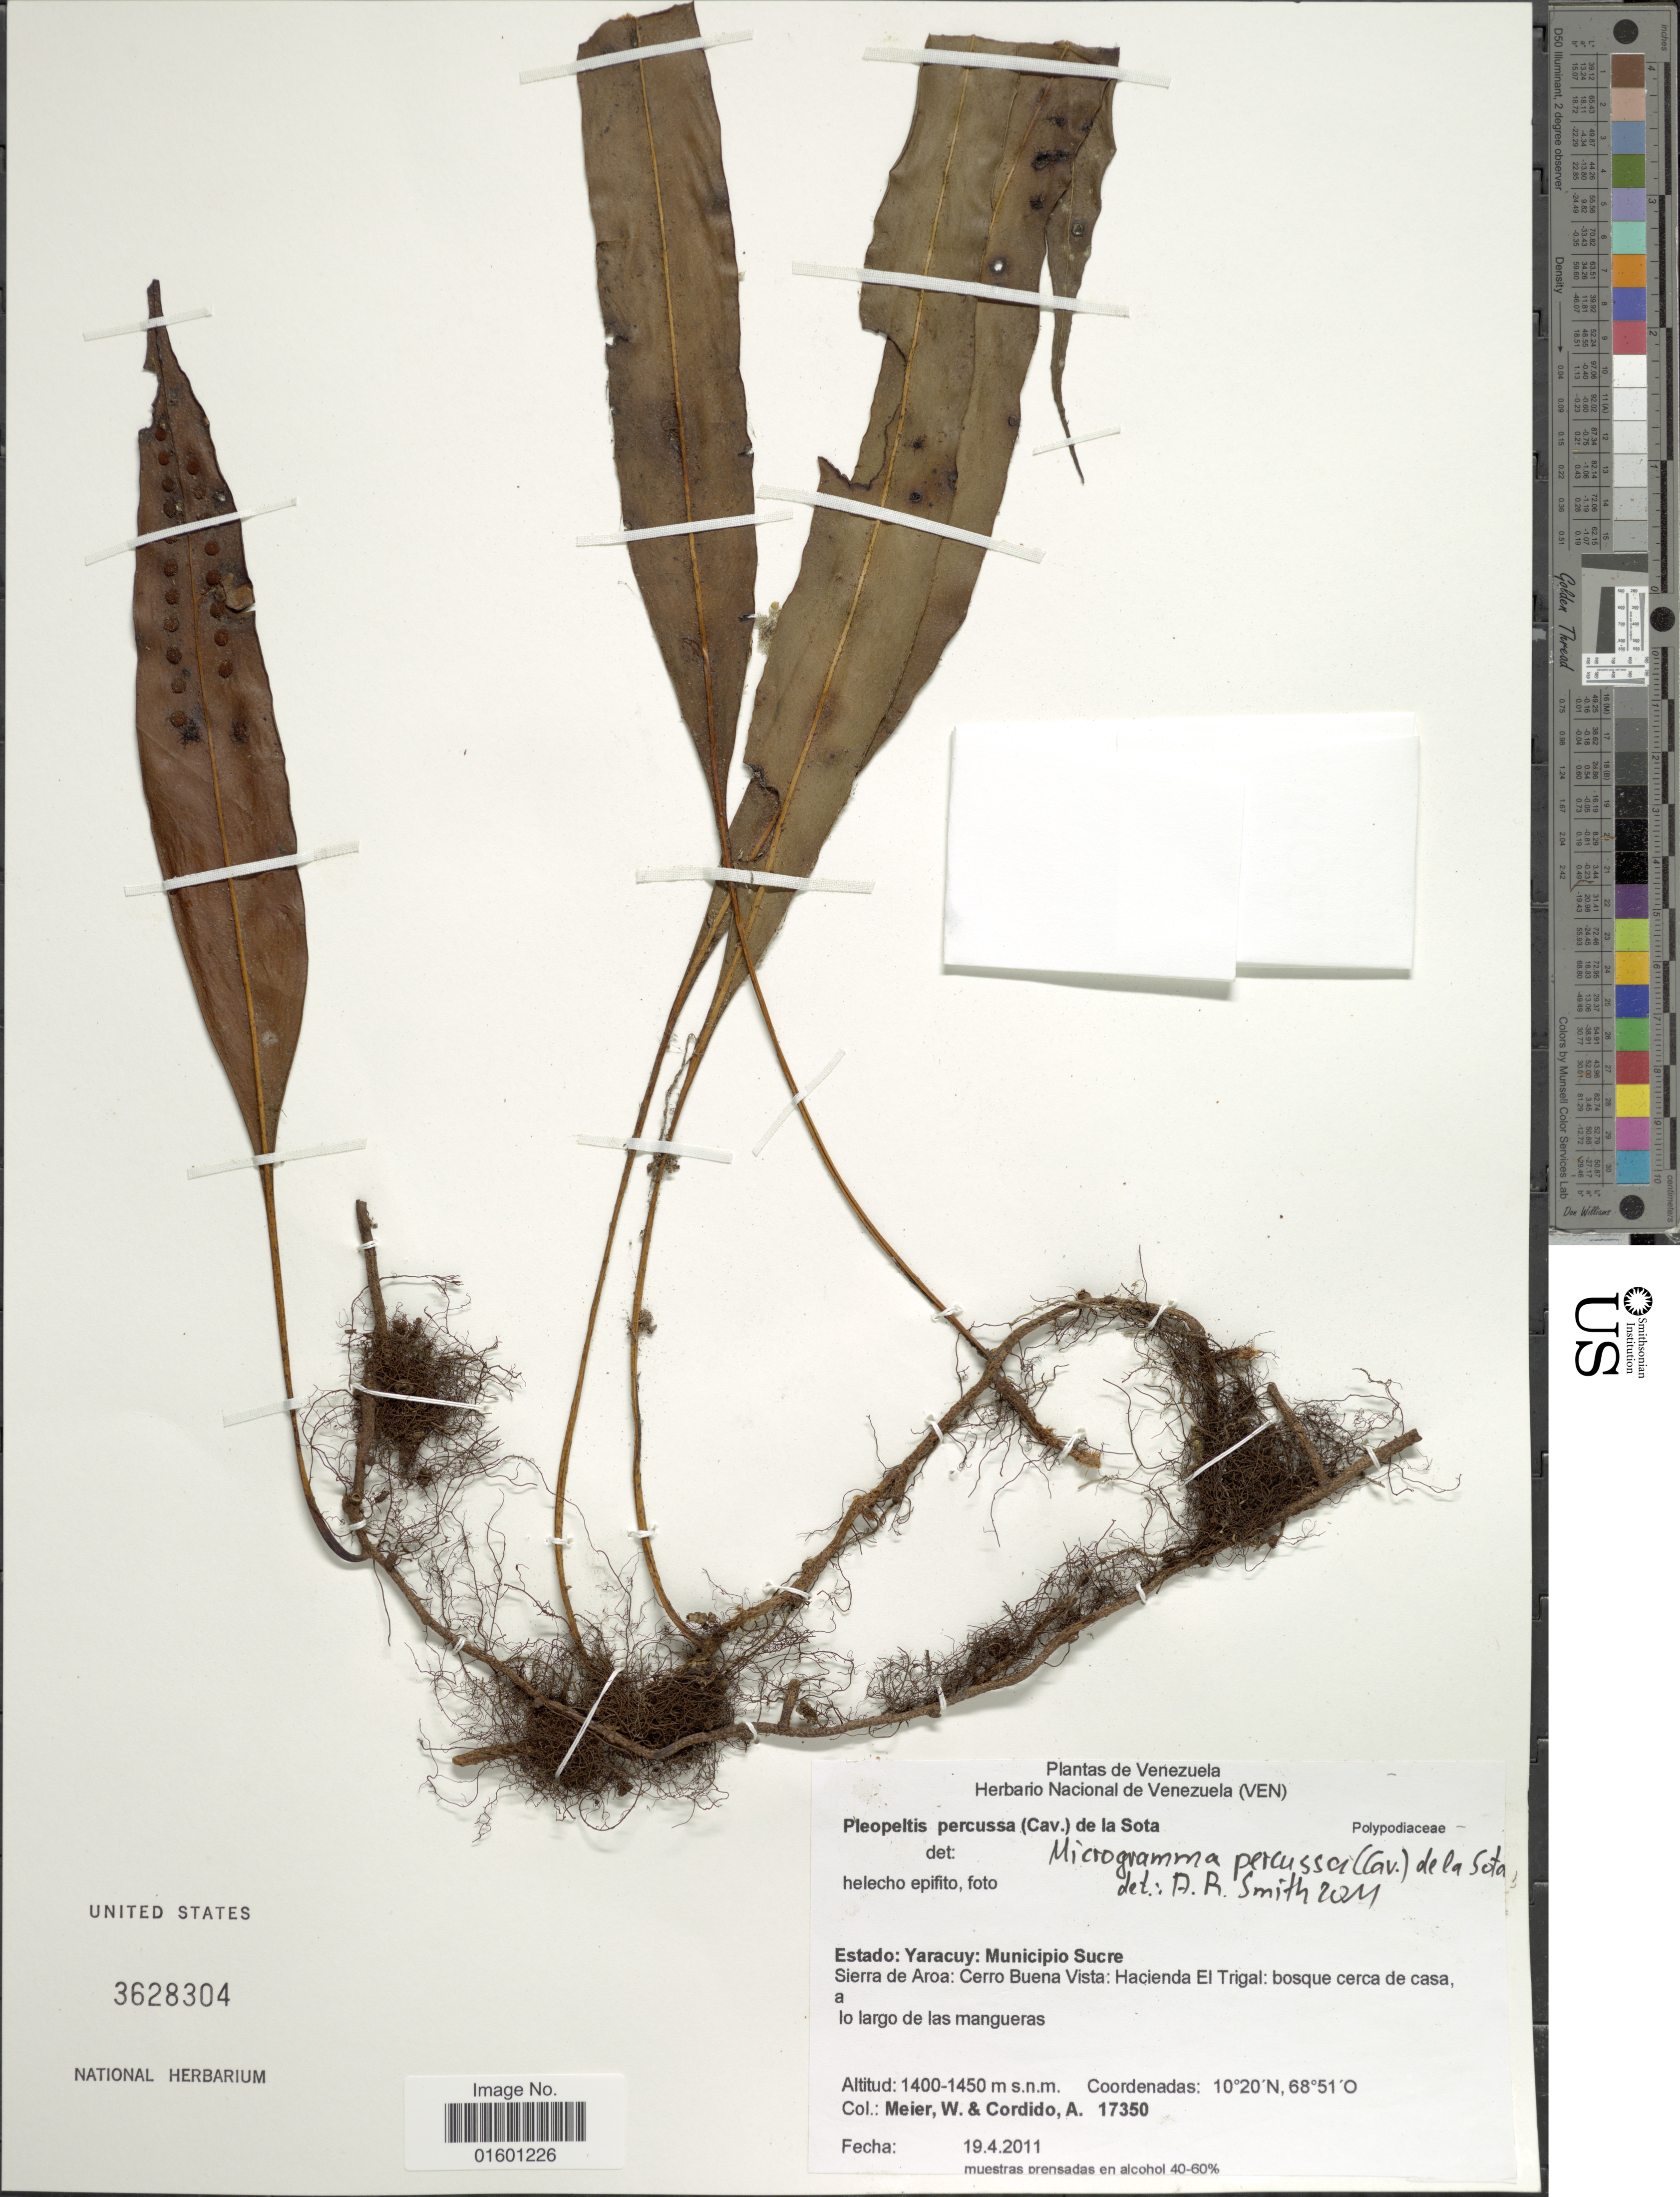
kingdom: Plantae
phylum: Tracheophyta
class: Polypodiopsida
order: Polypodiales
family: Polypodiaceae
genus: Microgramma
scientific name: Microgramma lycopodioides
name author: (L.) Copel.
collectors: W. Meier & A. Cordido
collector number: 17350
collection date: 2011-04-19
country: Venezuela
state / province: Yaracuy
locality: Muncipio Sucre, Sierra de Aroa: Cerro Buena Vista: Hacienda El Trigal: Bosque cerca de Casa, a lo largo de las mangueras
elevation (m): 1400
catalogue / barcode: US 3628304